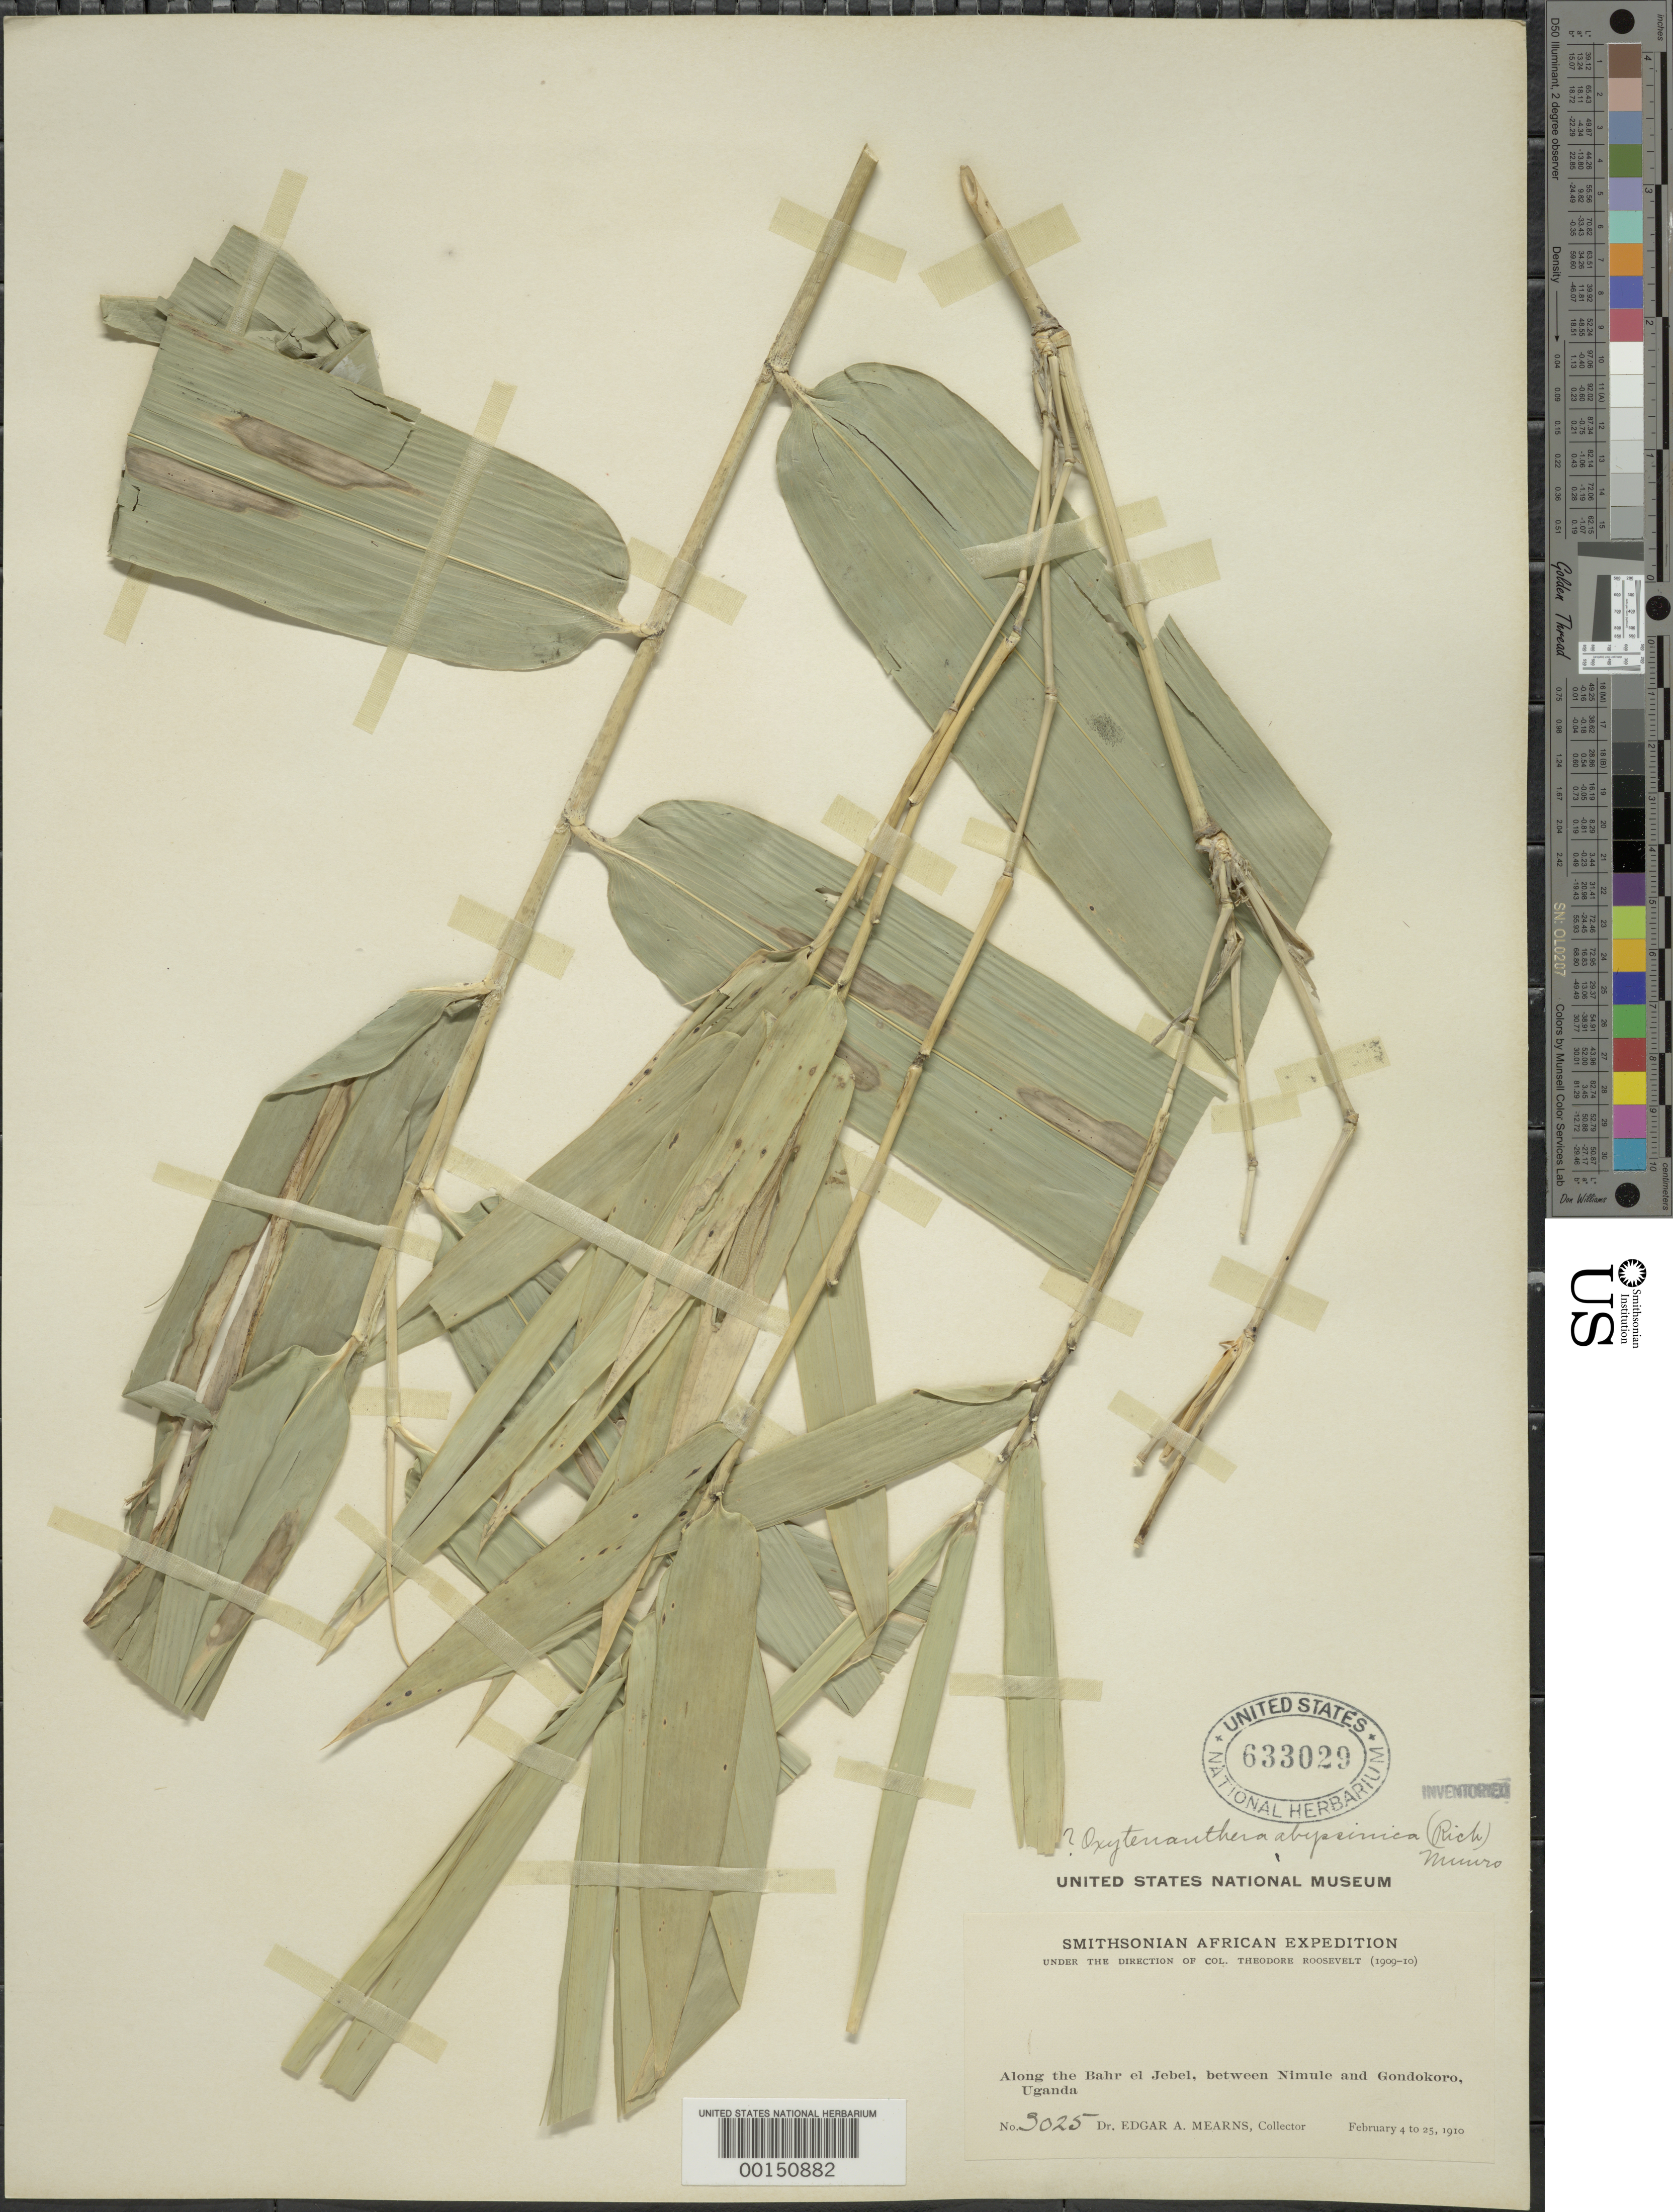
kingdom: Plantae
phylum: Tracheophyta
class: Liliopsida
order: Poales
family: Poaceae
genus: Oxytenanthera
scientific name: Oxytenanthera abyssinica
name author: (A. Rich.) Munro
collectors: E. A. Mearns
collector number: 3025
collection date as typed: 04 Feb 1910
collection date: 1910-02-04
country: Uganda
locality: Nimule/gondokoro, bahr el jebel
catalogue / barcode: US 633029